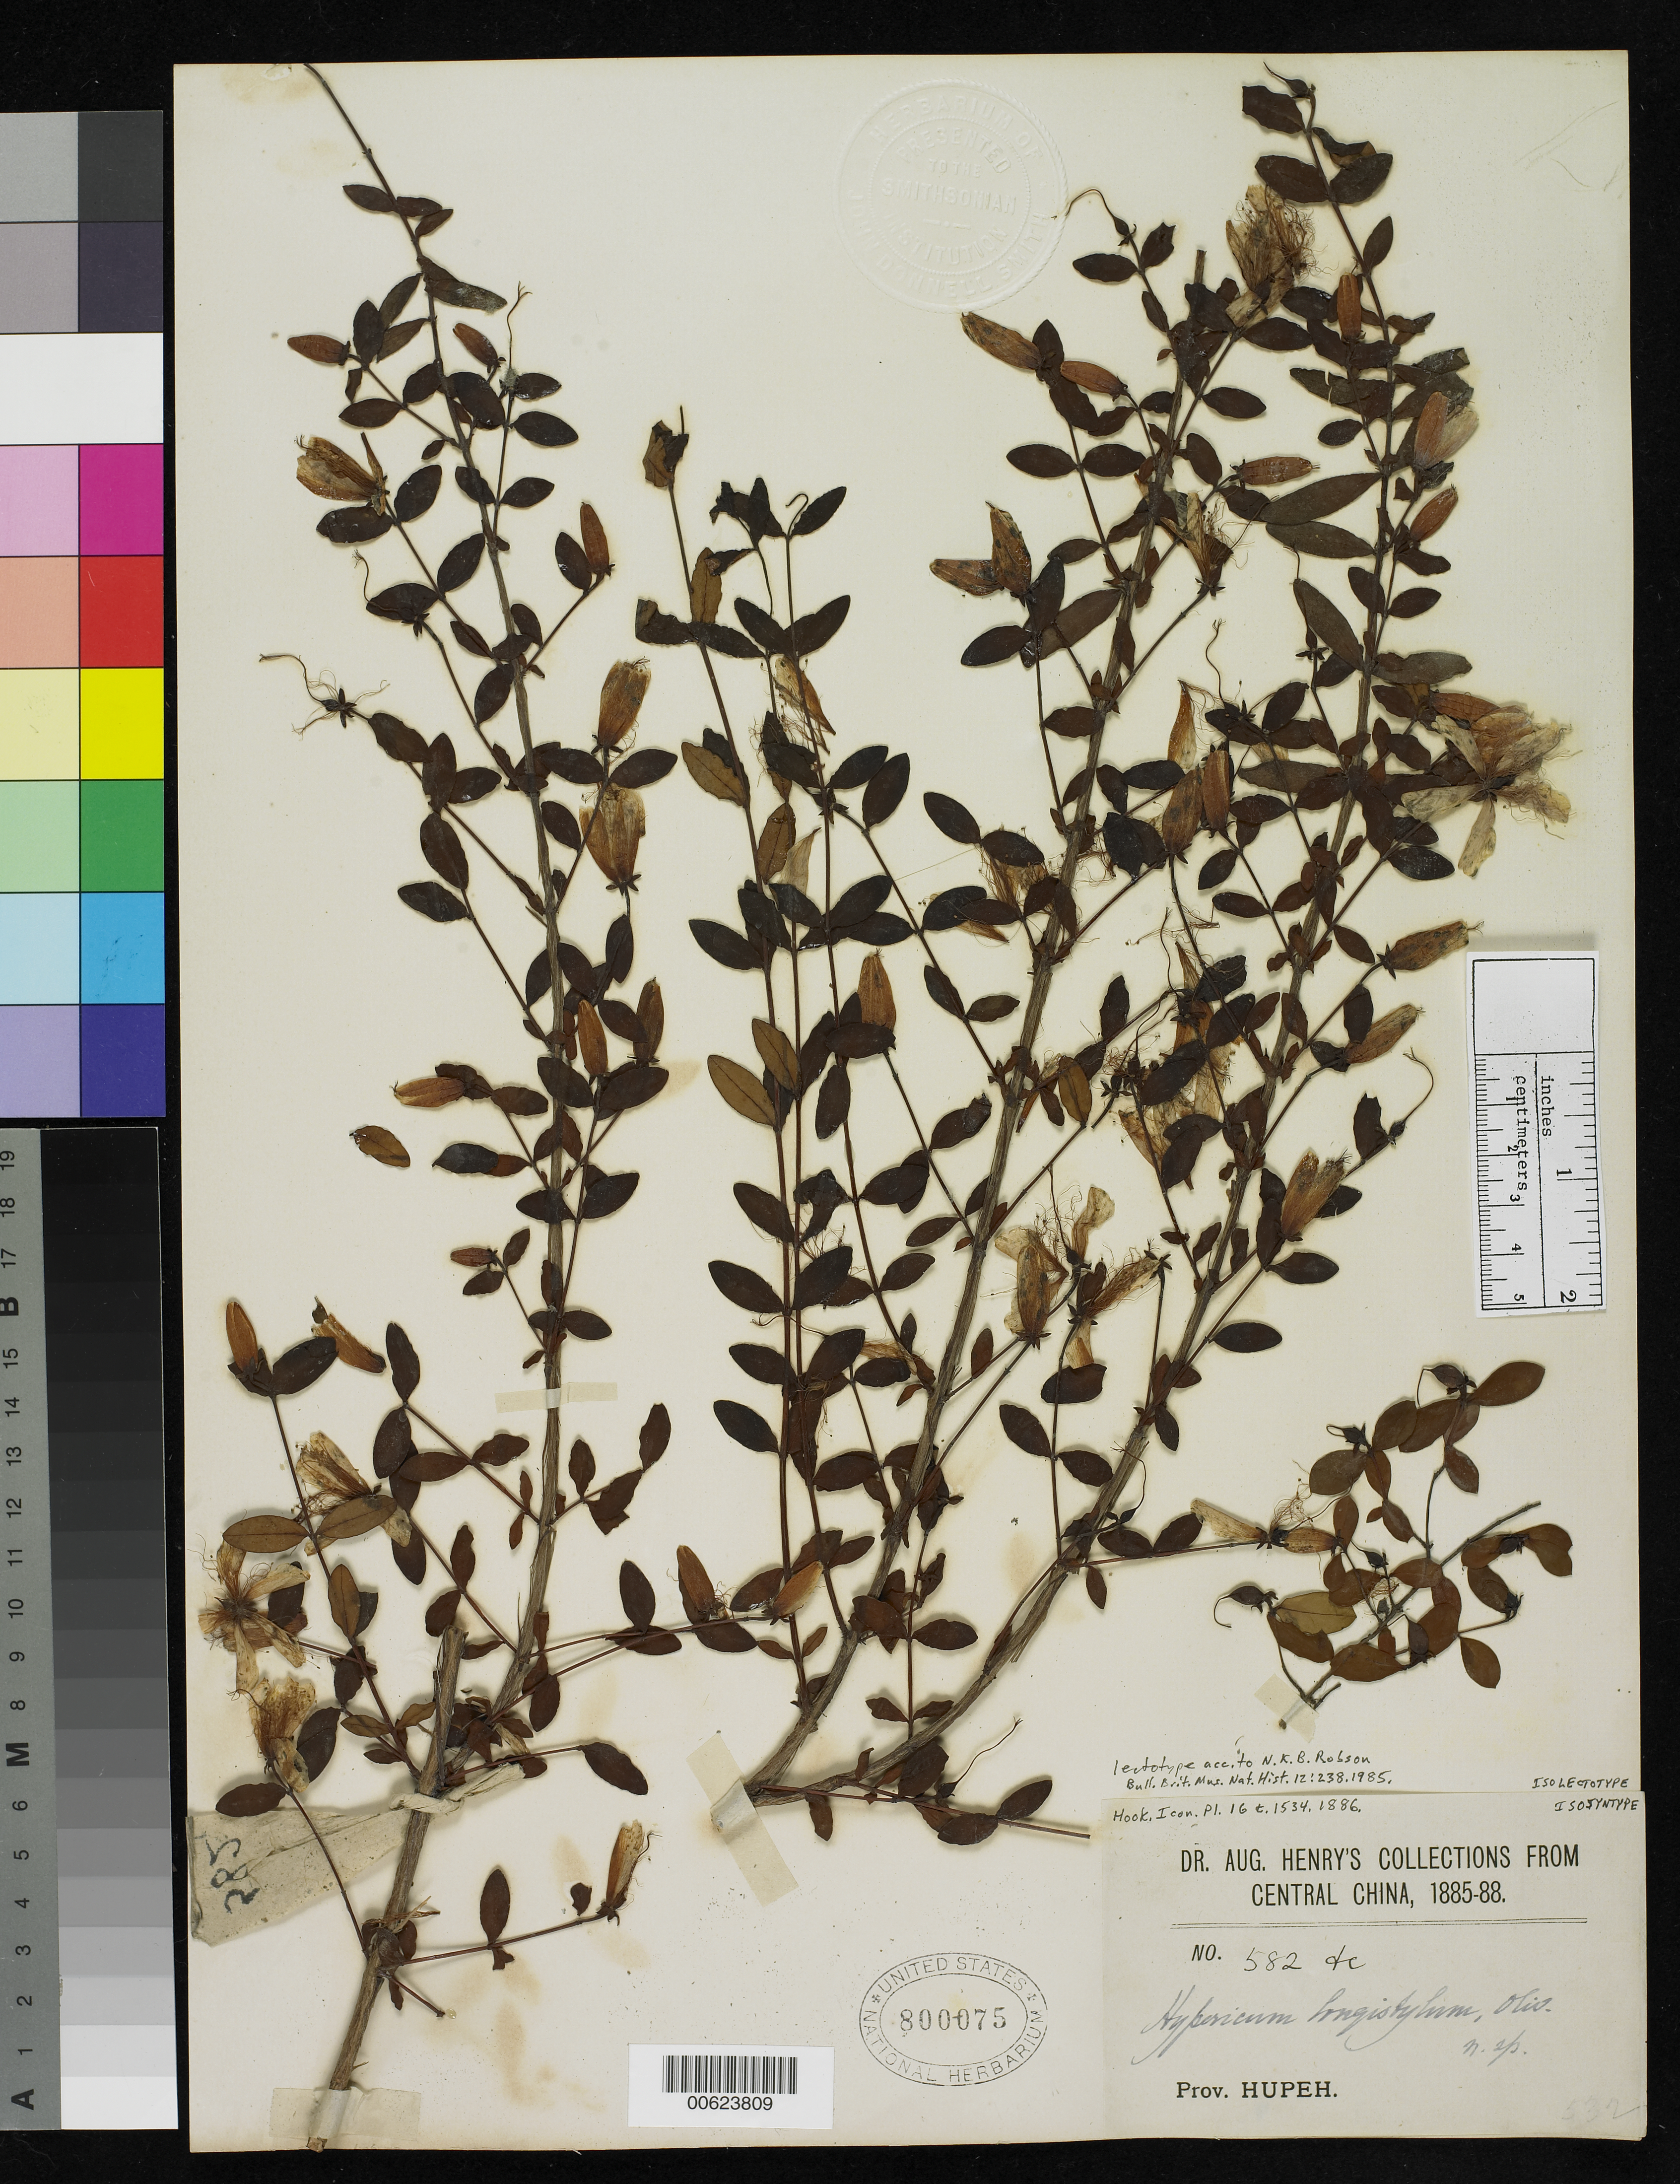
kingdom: Plantae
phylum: Tracheophyta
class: Magnoliopsida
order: Malpighiales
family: Hypericaceae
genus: Hypericum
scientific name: Hypericum longistylum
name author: Oliv.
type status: Isolectotype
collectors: A. Henry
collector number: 582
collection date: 1885/1888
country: China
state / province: Hubei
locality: Central China. Prov. Hupeh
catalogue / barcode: US 800075